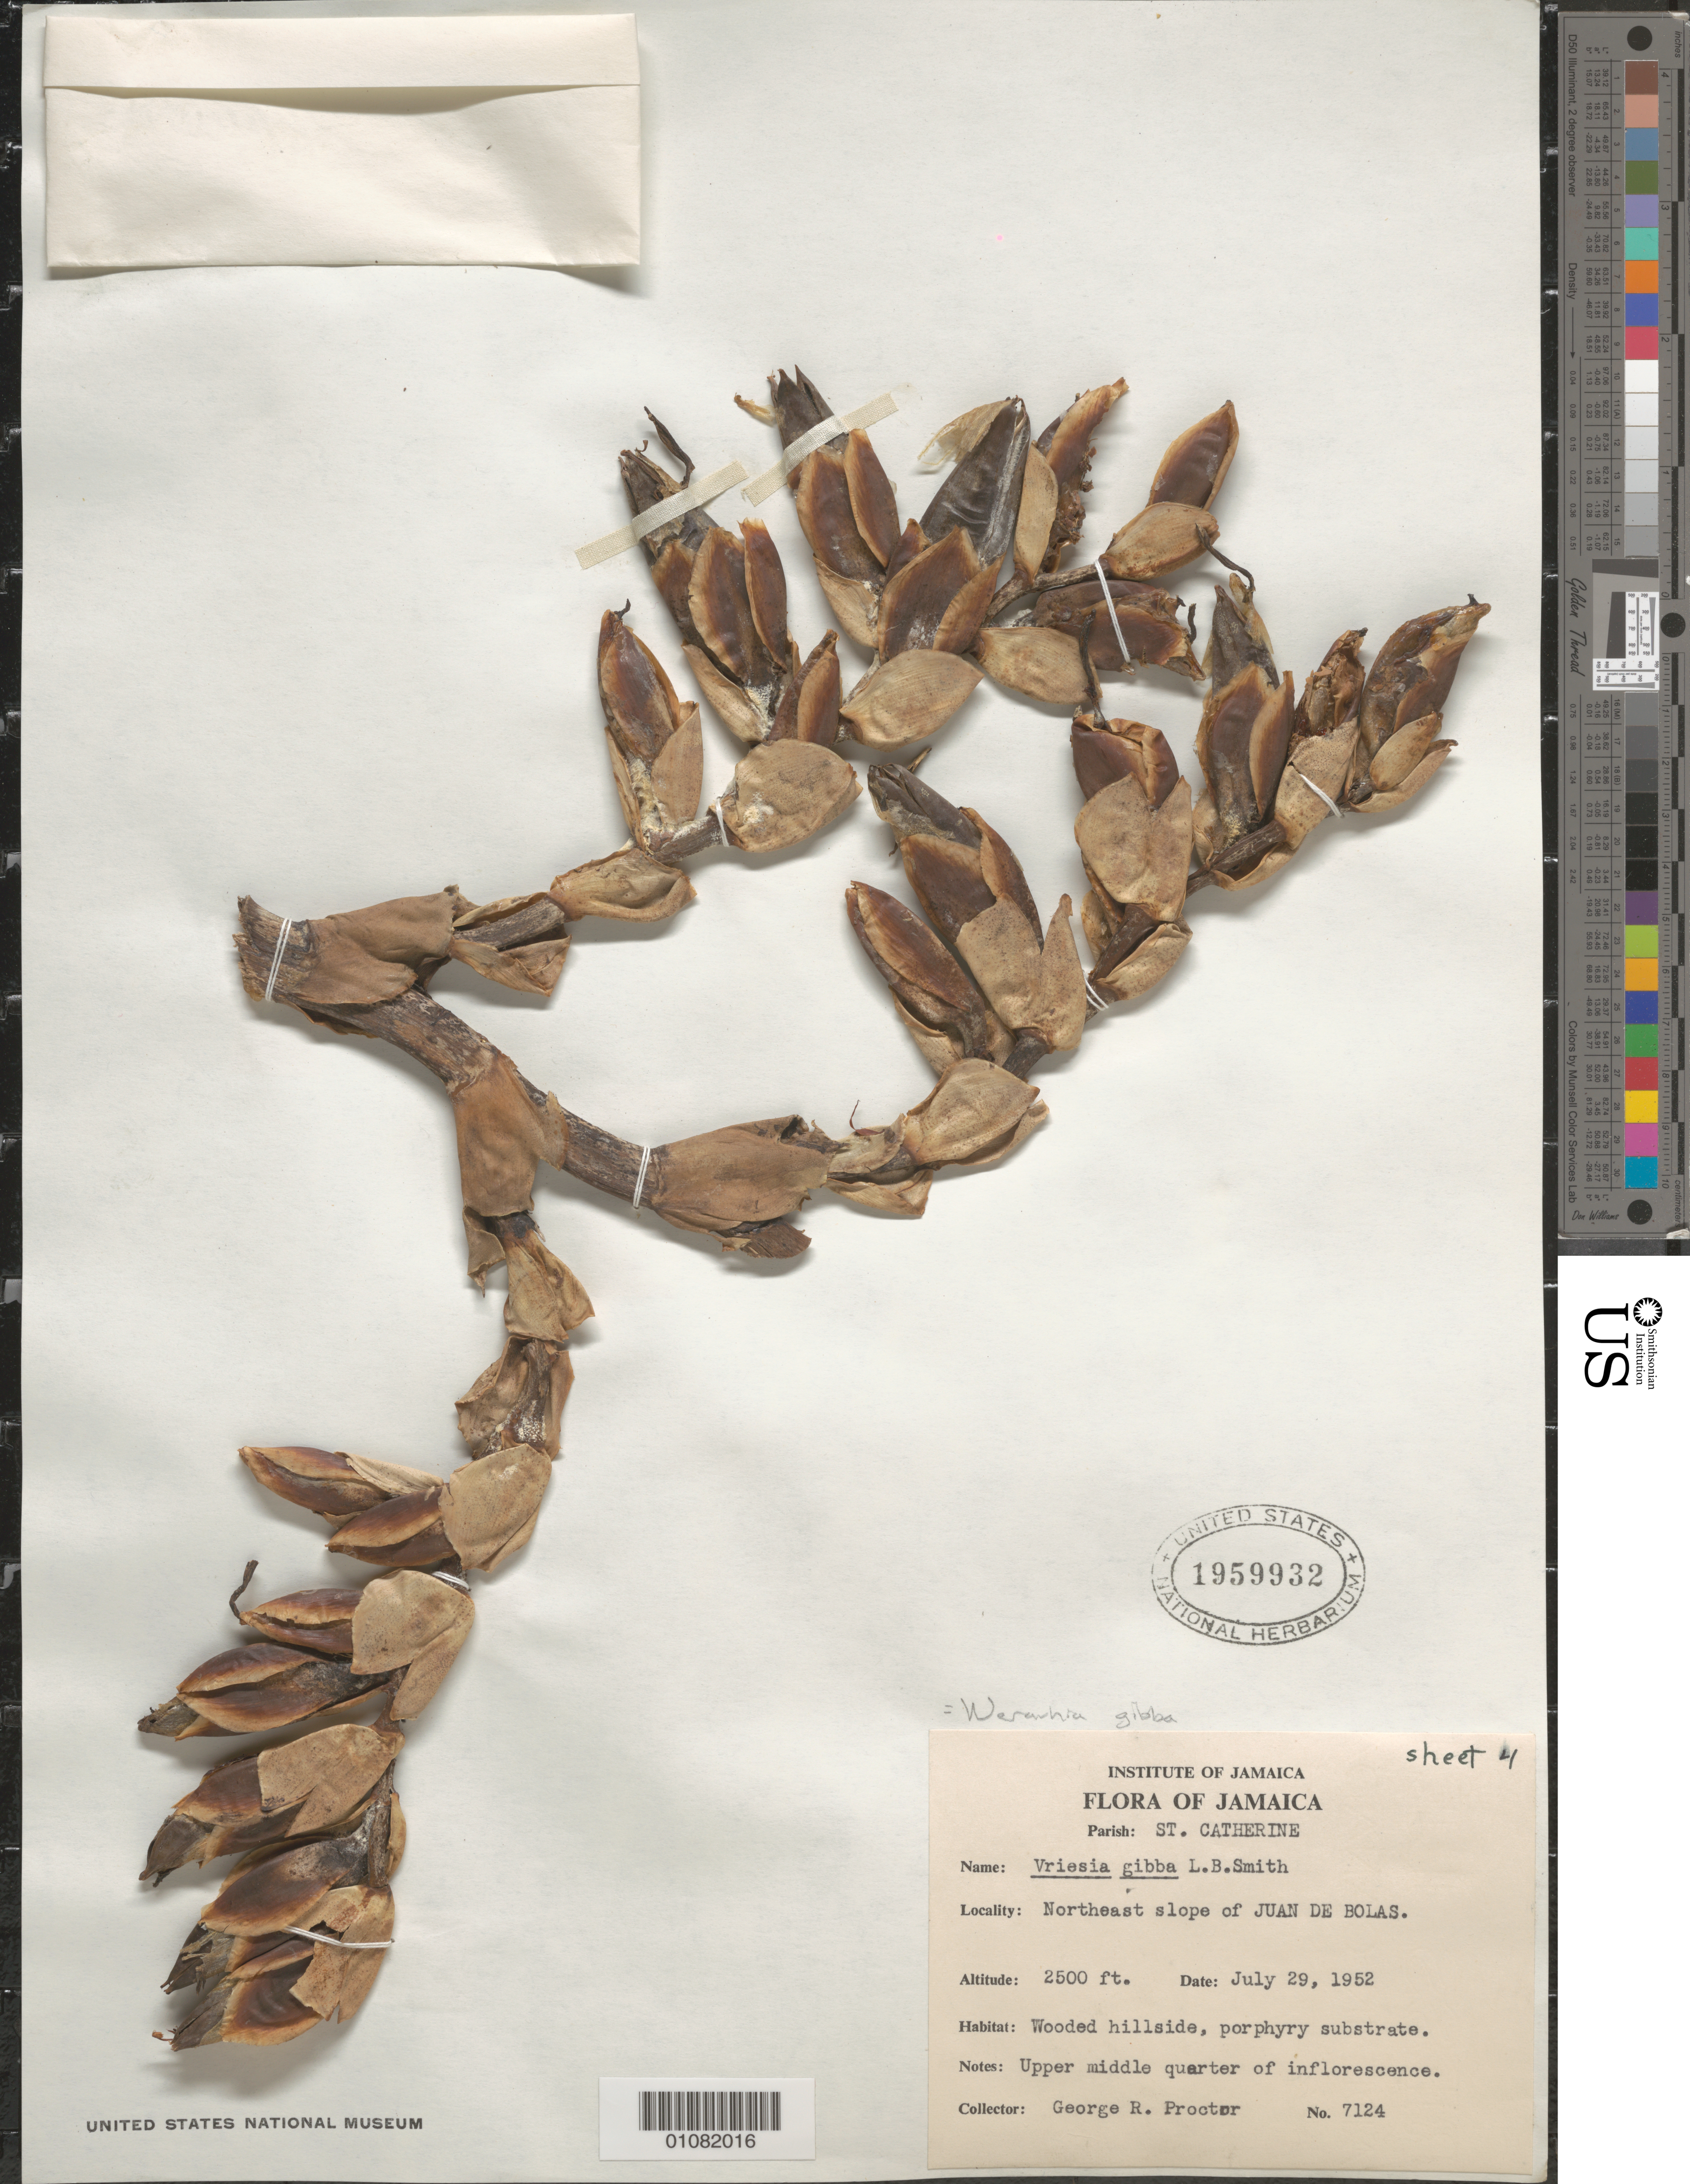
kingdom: Plantae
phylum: Tracheophyta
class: Liliopsida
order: Poales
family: Bromeliaceae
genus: Vriesea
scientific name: Vriesea gibba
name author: L.B. Sm.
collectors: G. R. Proctor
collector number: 7124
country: Jamaica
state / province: Saint Catherine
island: Jamaica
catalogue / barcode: US 1959932